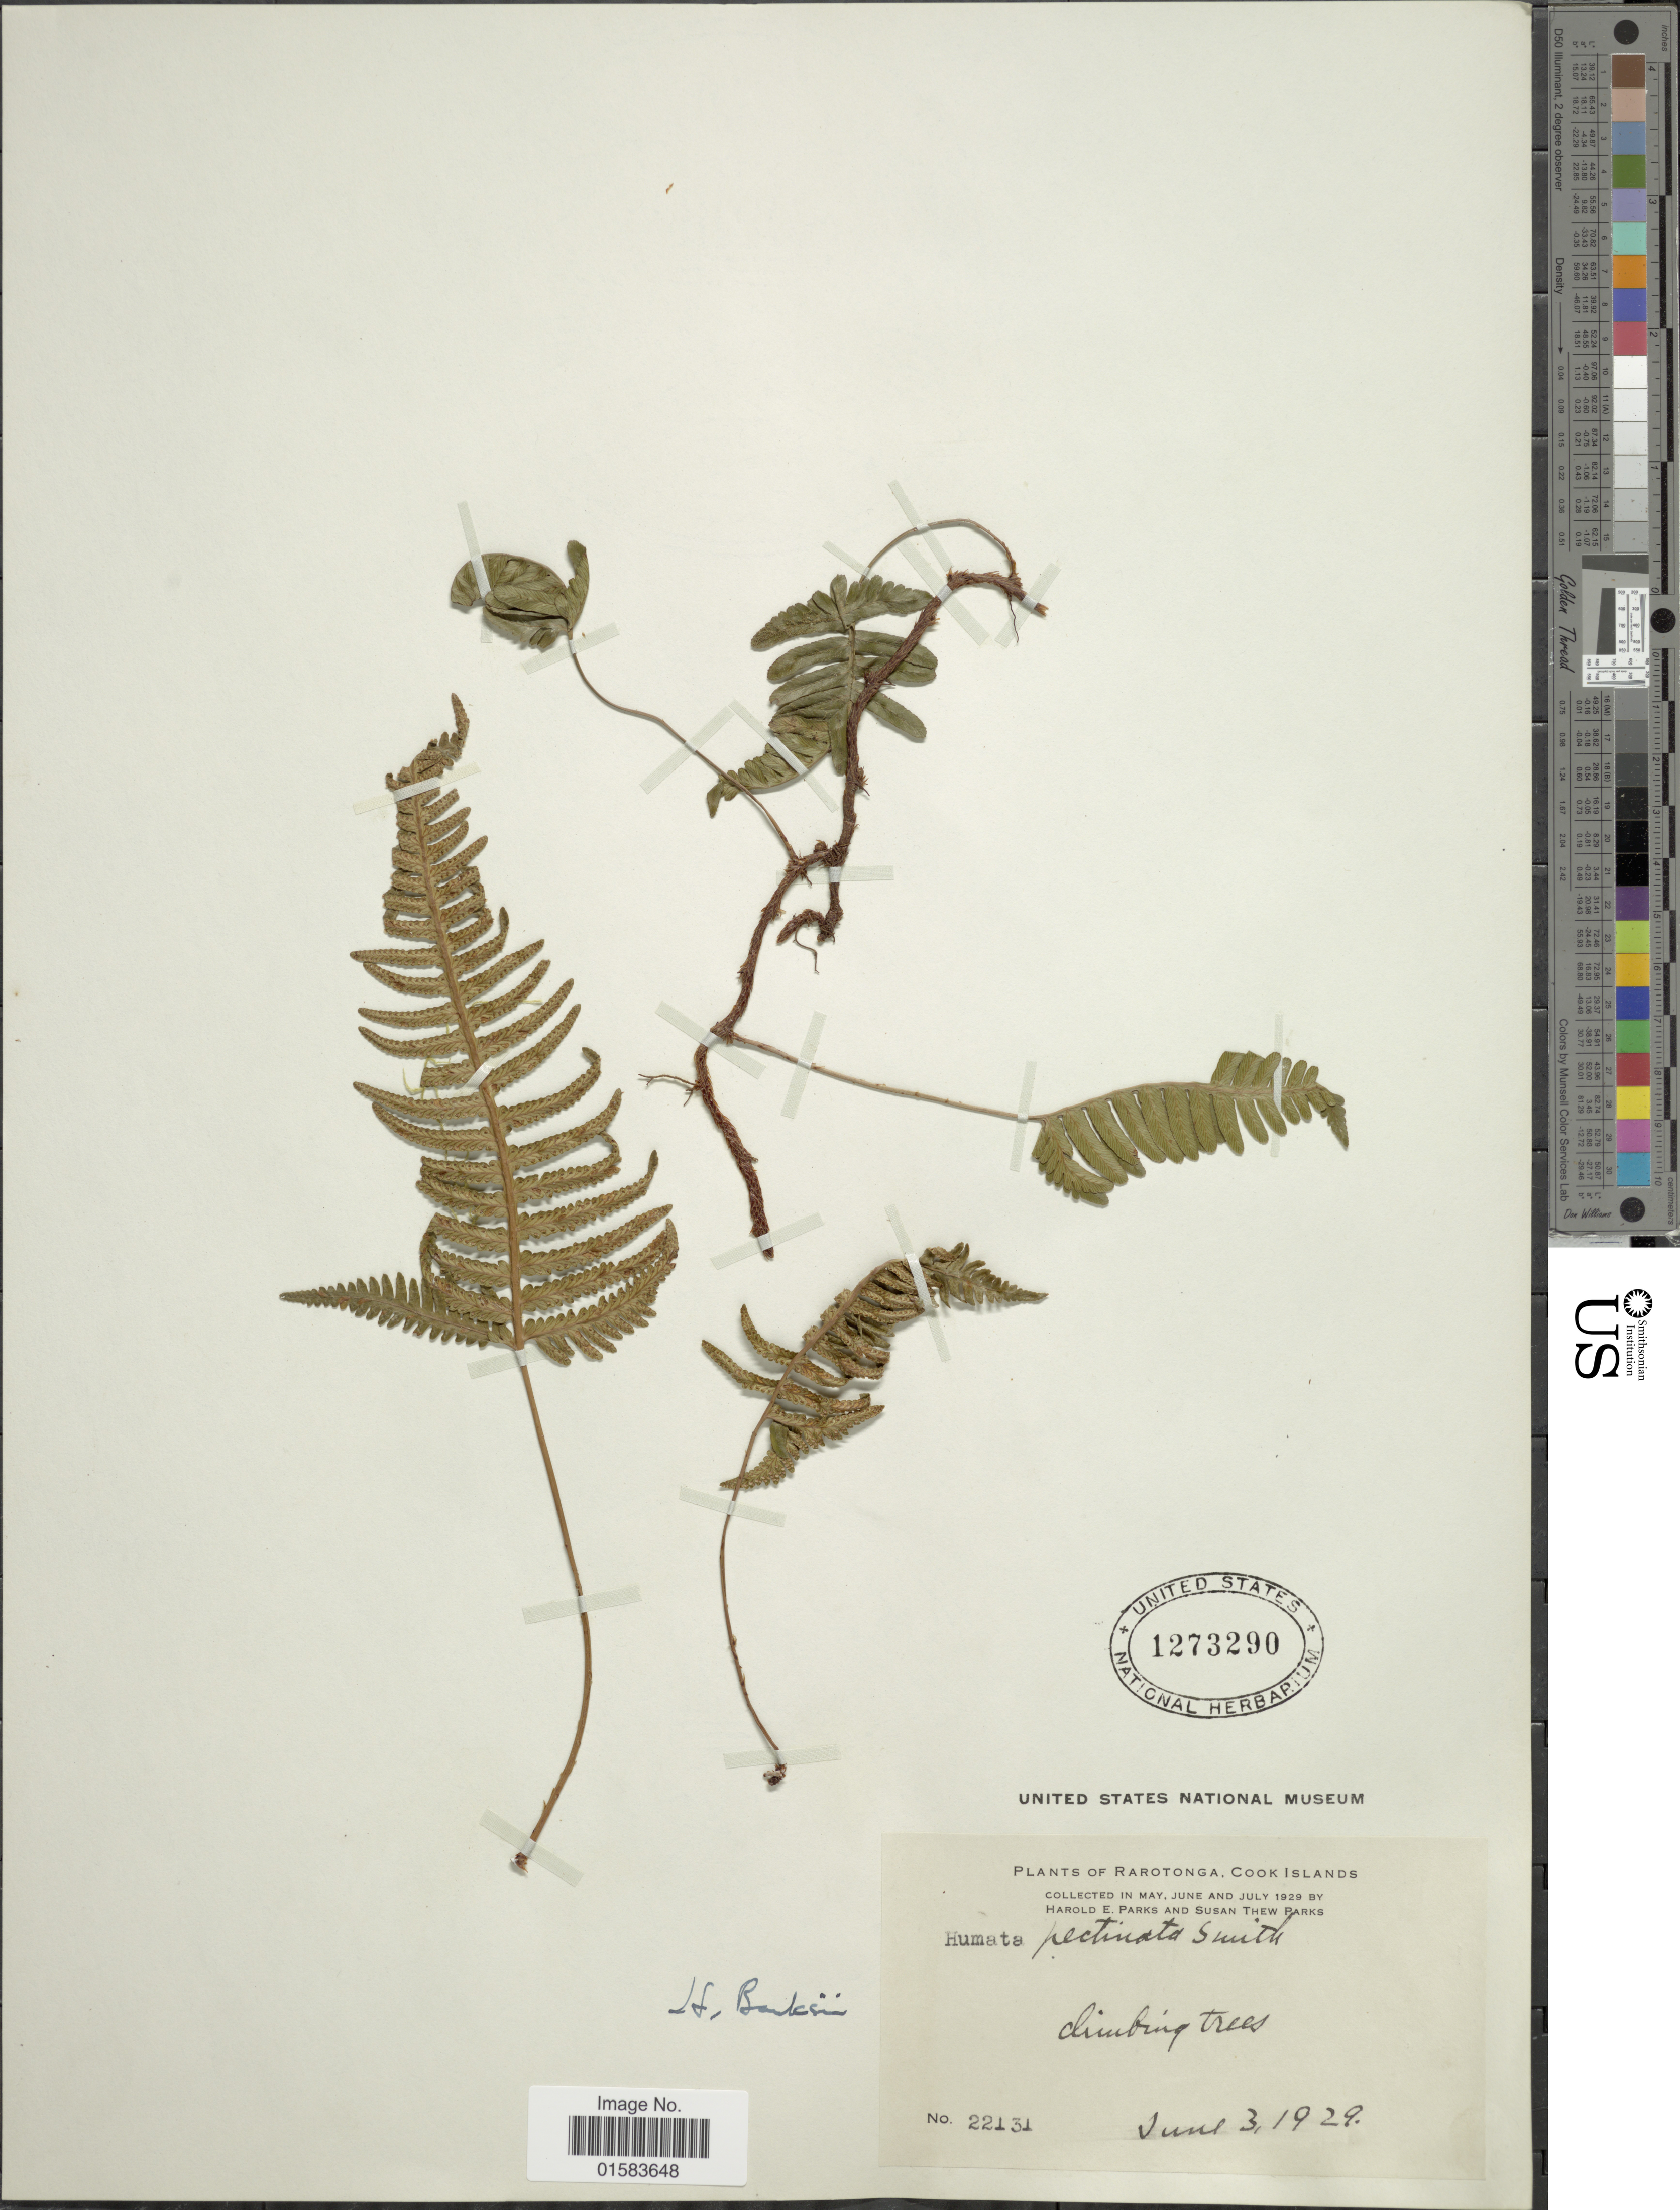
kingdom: Plantae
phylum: Tracheophyta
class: Polypodiopsida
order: Polypodiales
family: Davalliaceae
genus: Davallia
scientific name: Davallia pectinata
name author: Sm.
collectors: H. E. Parks & S. Parks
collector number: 22131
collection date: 1929-06-03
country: Cook Islands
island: Rarotonga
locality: Rarotonga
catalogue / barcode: US 1273290